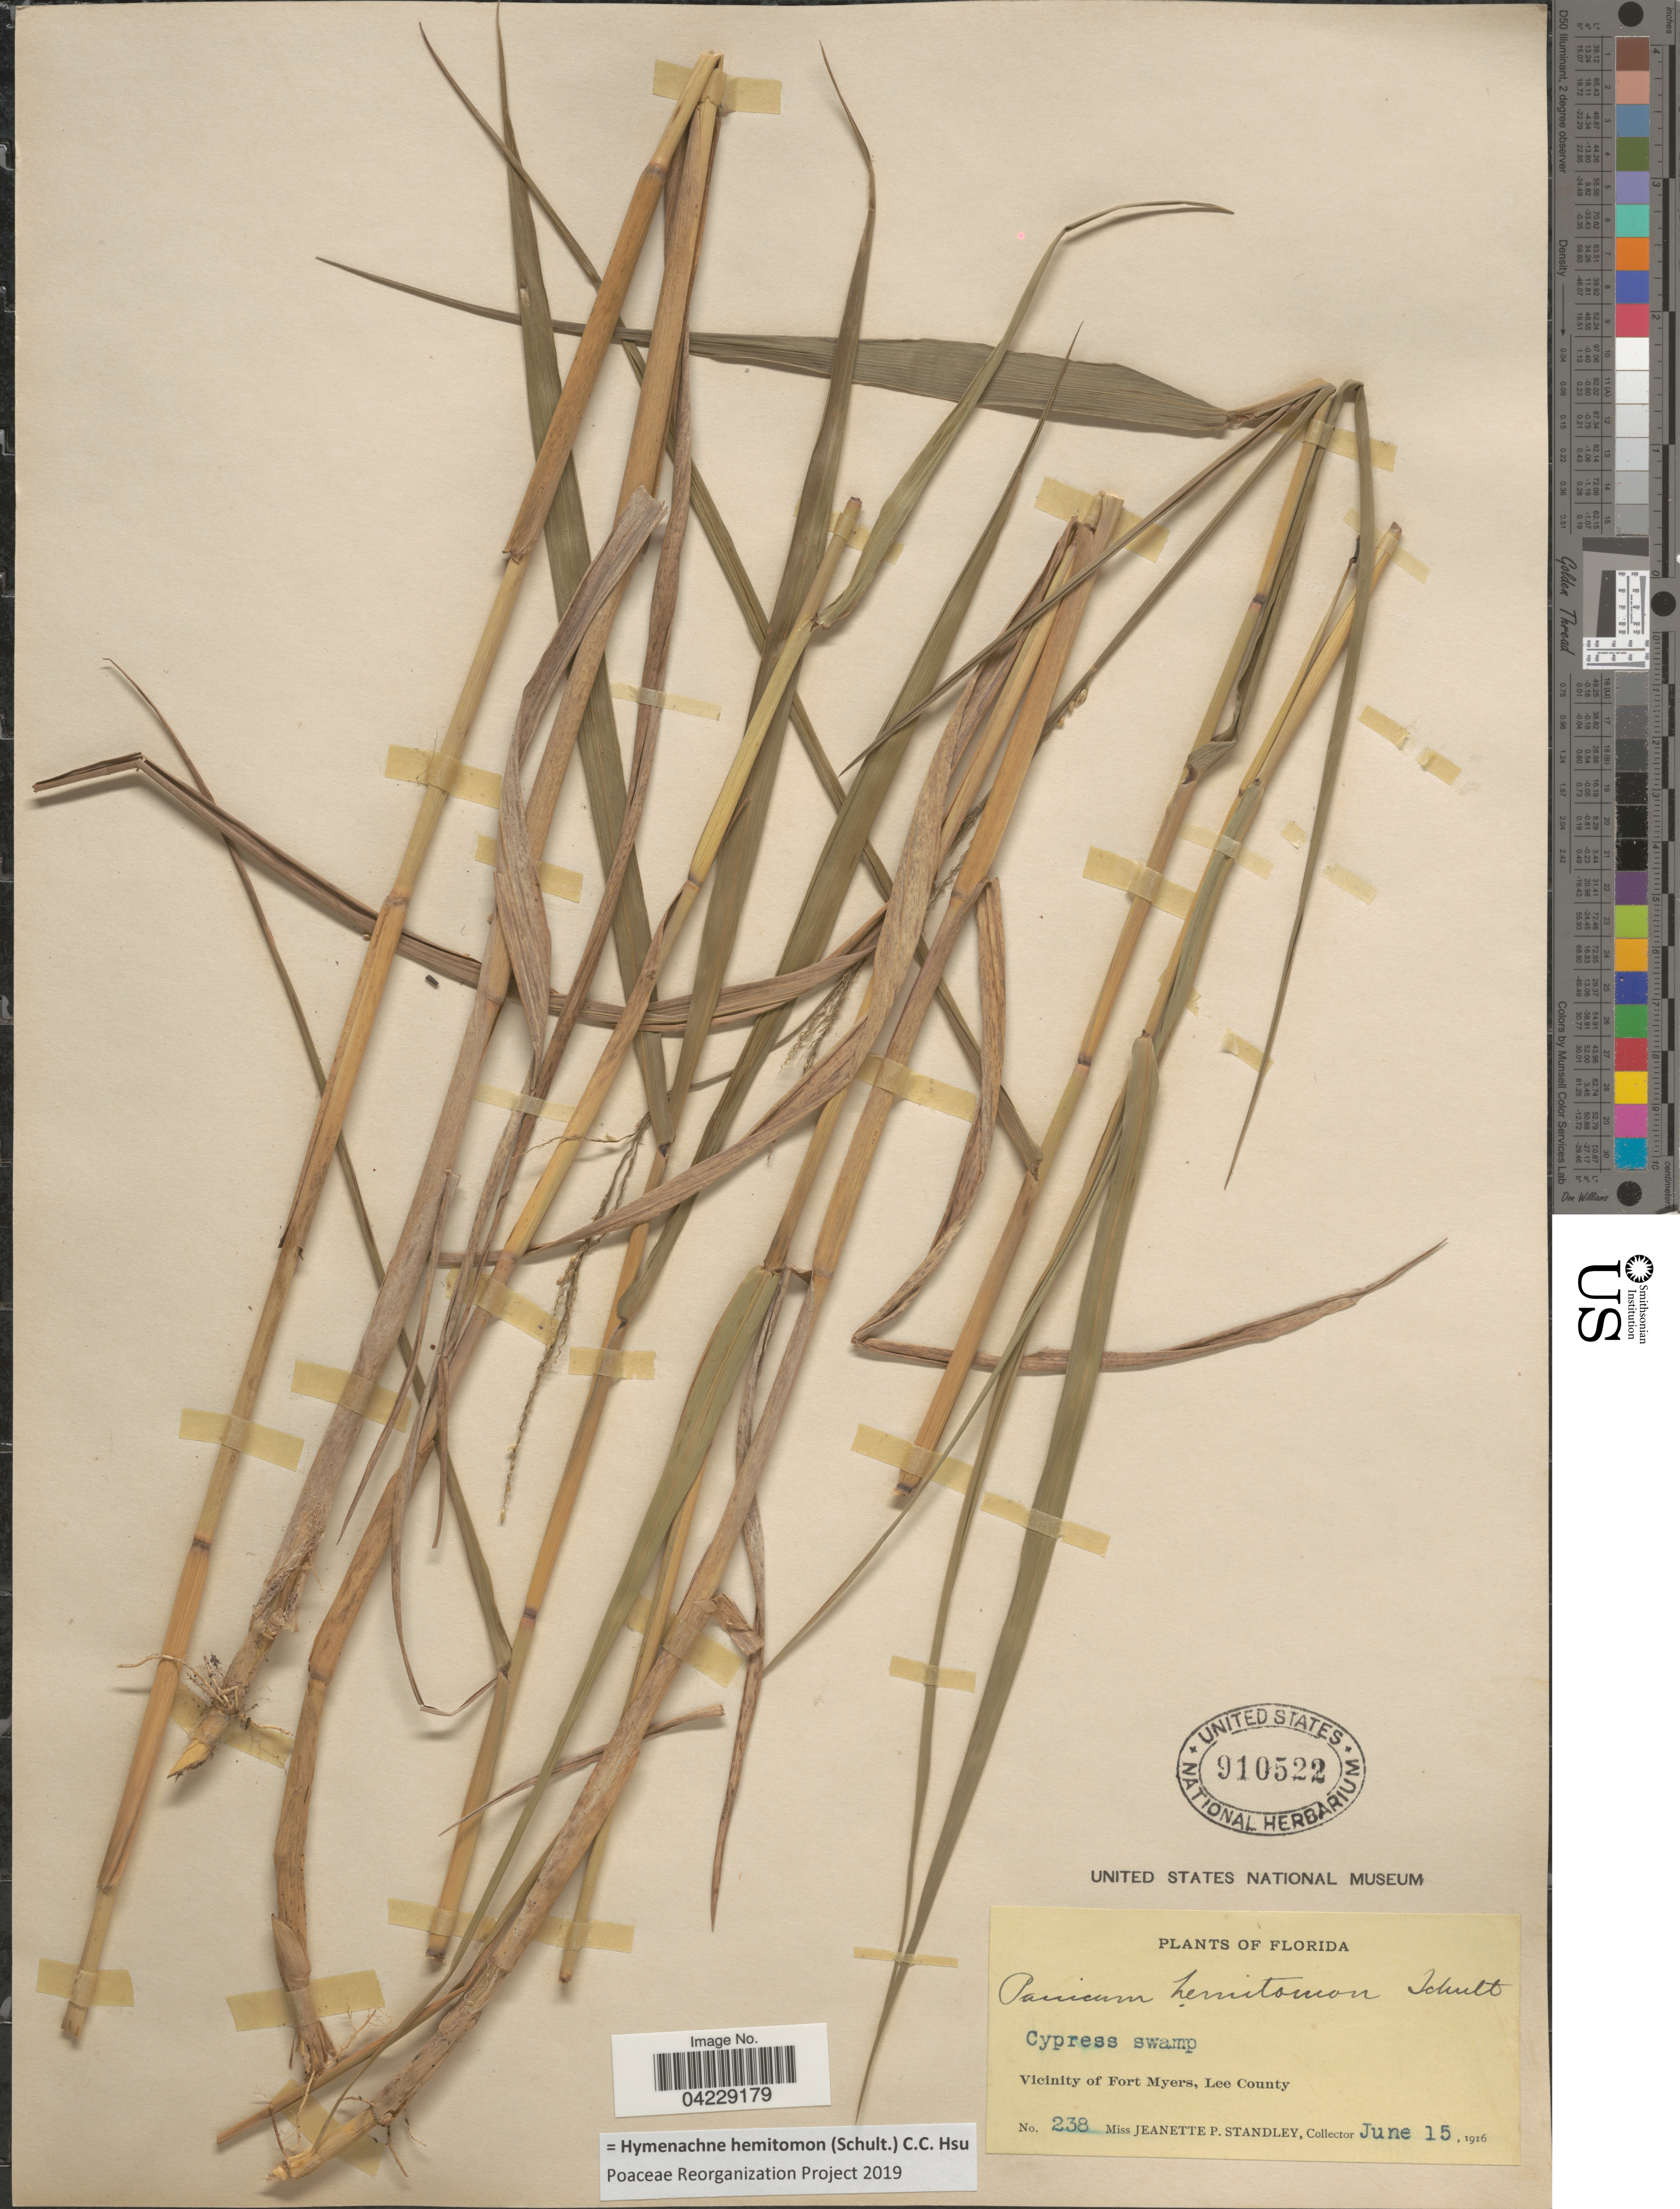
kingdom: Plantae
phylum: Tracheophyta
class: Liliopsida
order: Poales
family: Poaceae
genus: Hymenachne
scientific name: Hymenachne hemitomon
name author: (Schult.) C. C. Hsu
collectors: J. P. Standley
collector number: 238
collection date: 1916-06-15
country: United States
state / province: Florida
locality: Cypress swamp. Vicinity of Fort Myers, Lee County.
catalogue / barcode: US 910522